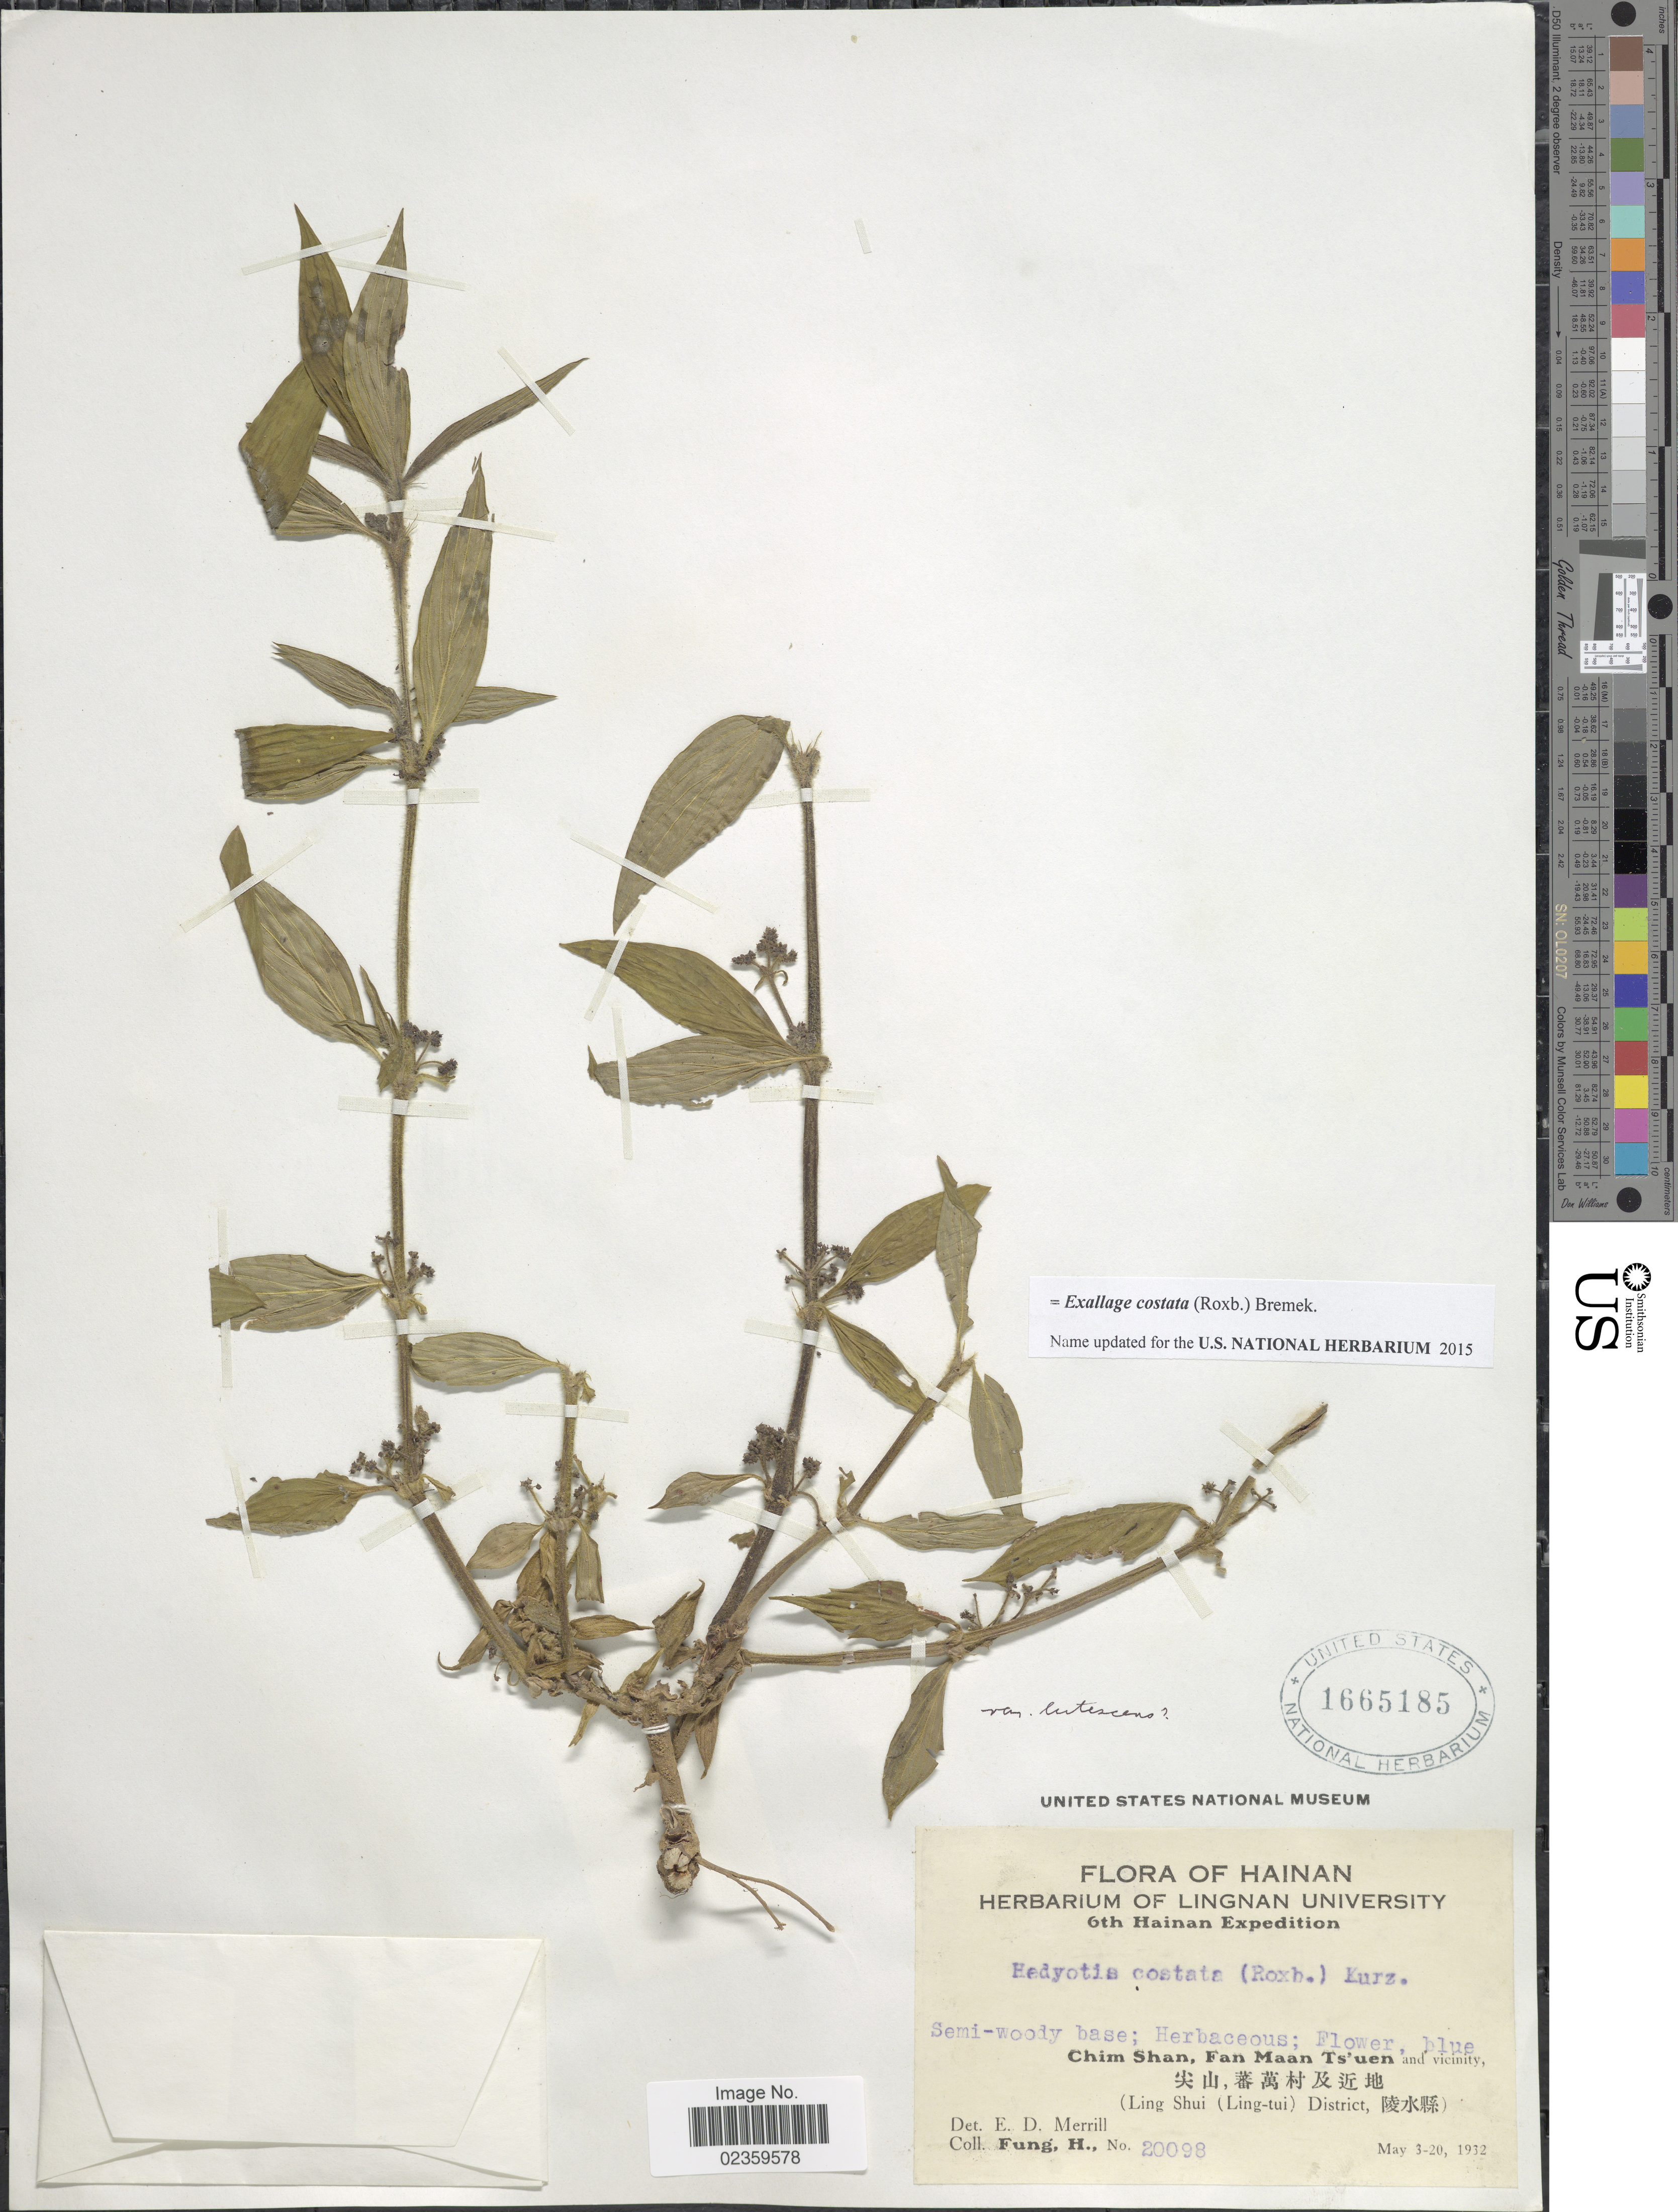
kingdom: Plantae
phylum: Tracheophyta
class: Magnoliopsida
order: Gentianales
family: Rubiaceae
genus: Exallage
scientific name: Exallage costata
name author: (Roxb.) Bremek.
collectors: H. Fung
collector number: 20098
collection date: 1932-05-03/1932-05-20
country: China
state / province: Hainan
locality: Chim Shan, Fan Maan Ts'uen and vicinity, (Ling Shui (Ling-tui) District)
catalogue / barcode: US 1665185